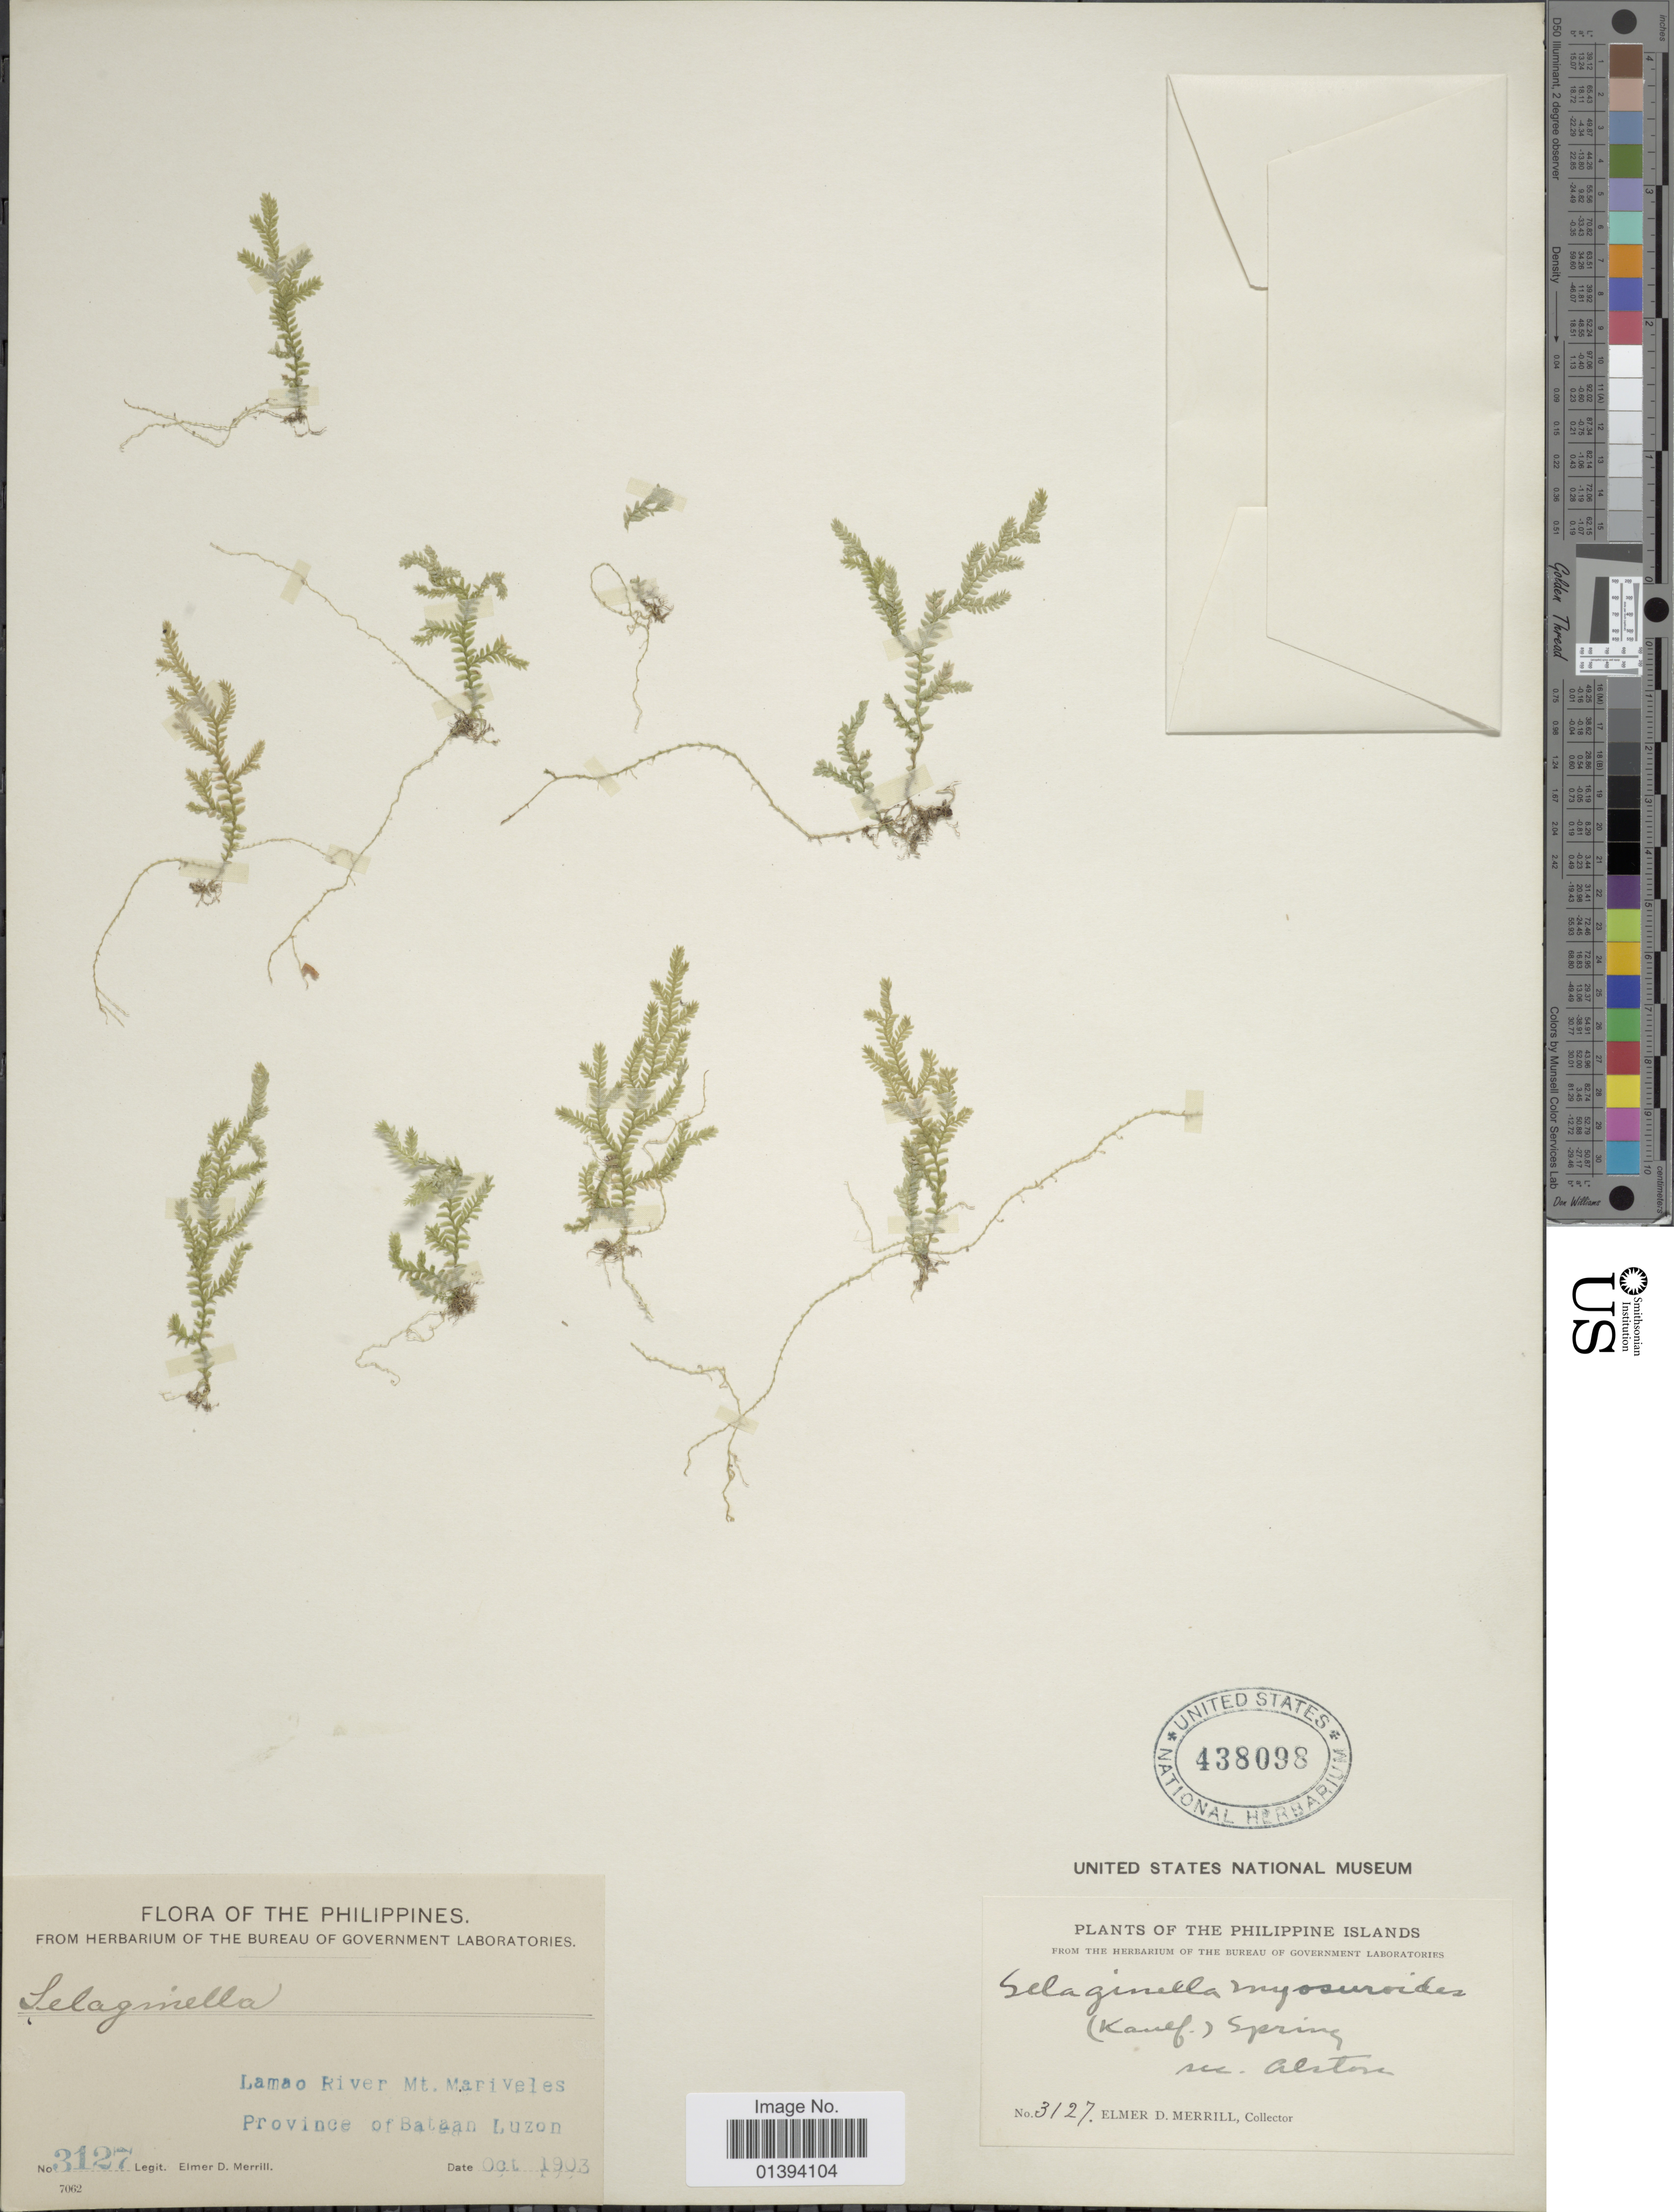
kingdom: Plantae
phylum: Tracheophyta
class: Lycopodiopsida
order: Selaginellales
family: Selaginellaceae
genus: Selaginella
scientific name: Selaginella myosuroides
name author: (Kaulf.) Spring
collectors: E. D. Merrill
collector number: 3127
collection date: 1903-10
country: Philippines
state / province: Central Luzon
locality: Lamao River Mt. Mariveles, Province of Bataan Luzon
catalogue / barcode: US 438098